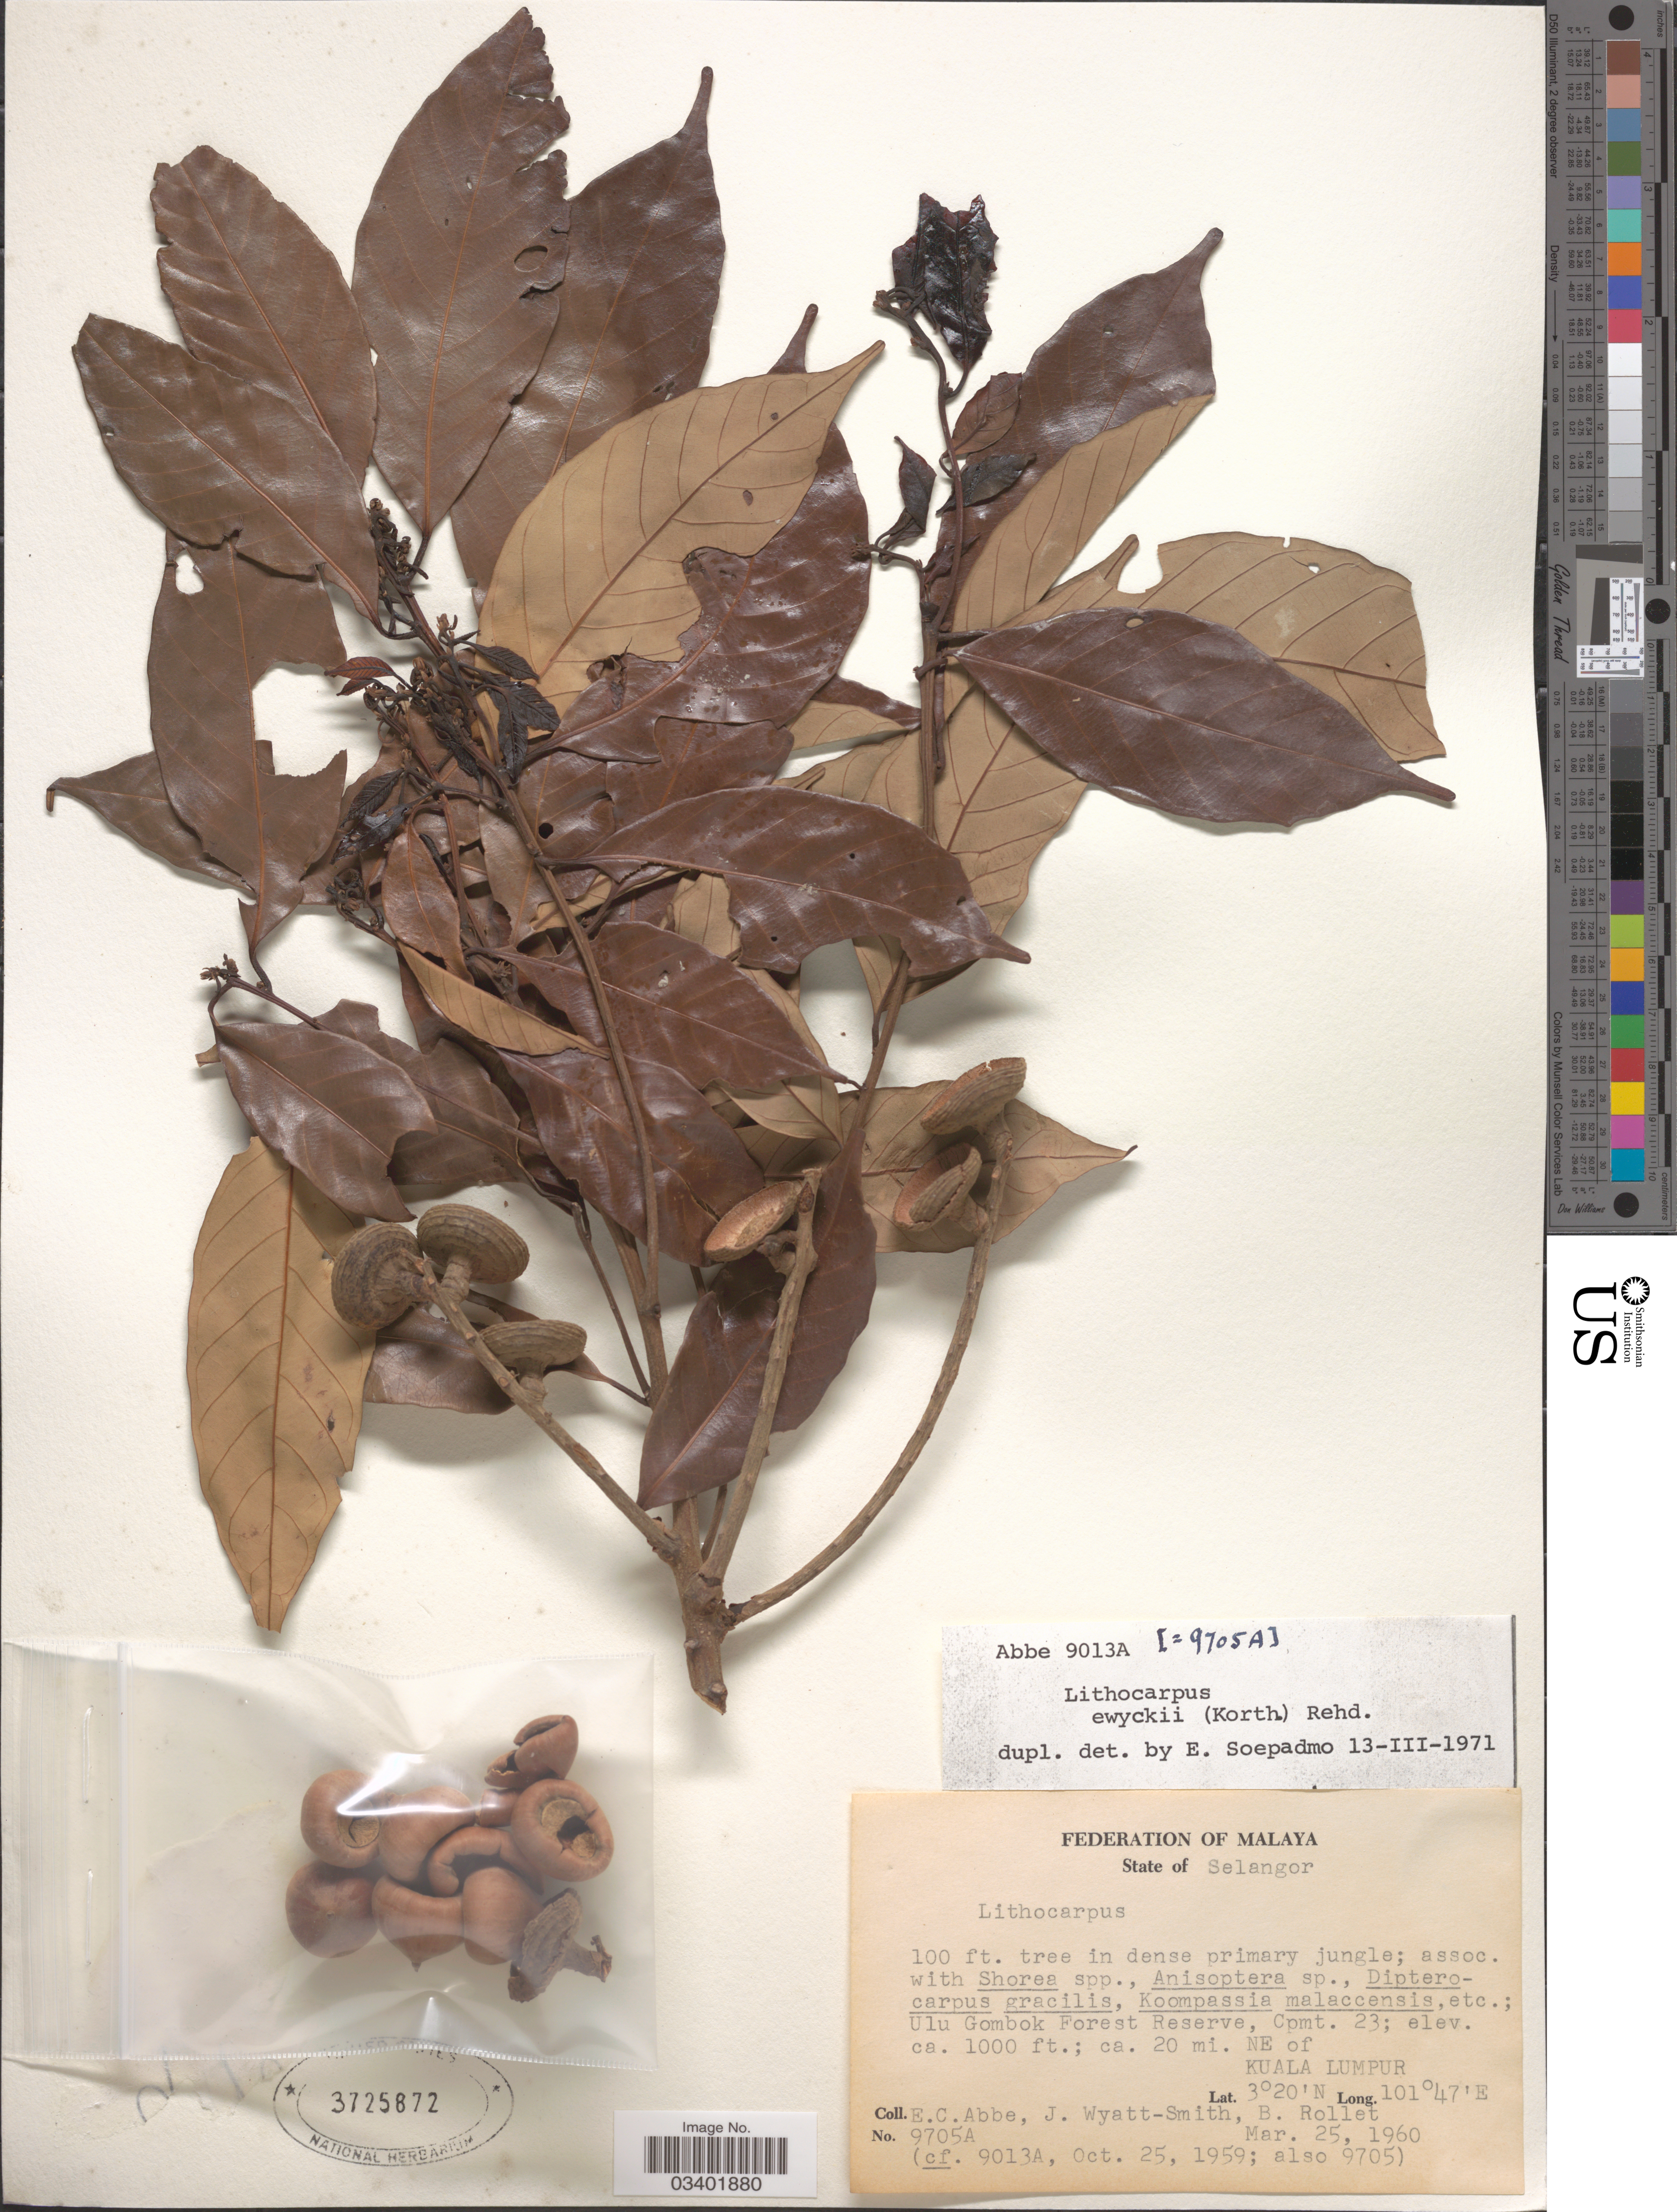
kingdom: Plantae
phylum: Tracheophyta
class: Magnoliopsida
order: Fagales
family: Fagaceae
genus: Lithocarpus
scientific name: Lithocarpus ewyckii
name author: (Korth.) Rehder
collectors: E. C. Abbe, J. Wyatt-Smith & B. Rollet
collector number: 9705A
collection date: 1960-03-25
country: Malaysia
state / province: Selangor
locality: Federation of Malaya. Ulu Gombok Forest Reserve, Cpmt. 23. Ca. 20 mi. NE of Kuala Lumpur.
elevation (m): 305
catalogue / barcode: US 3725872